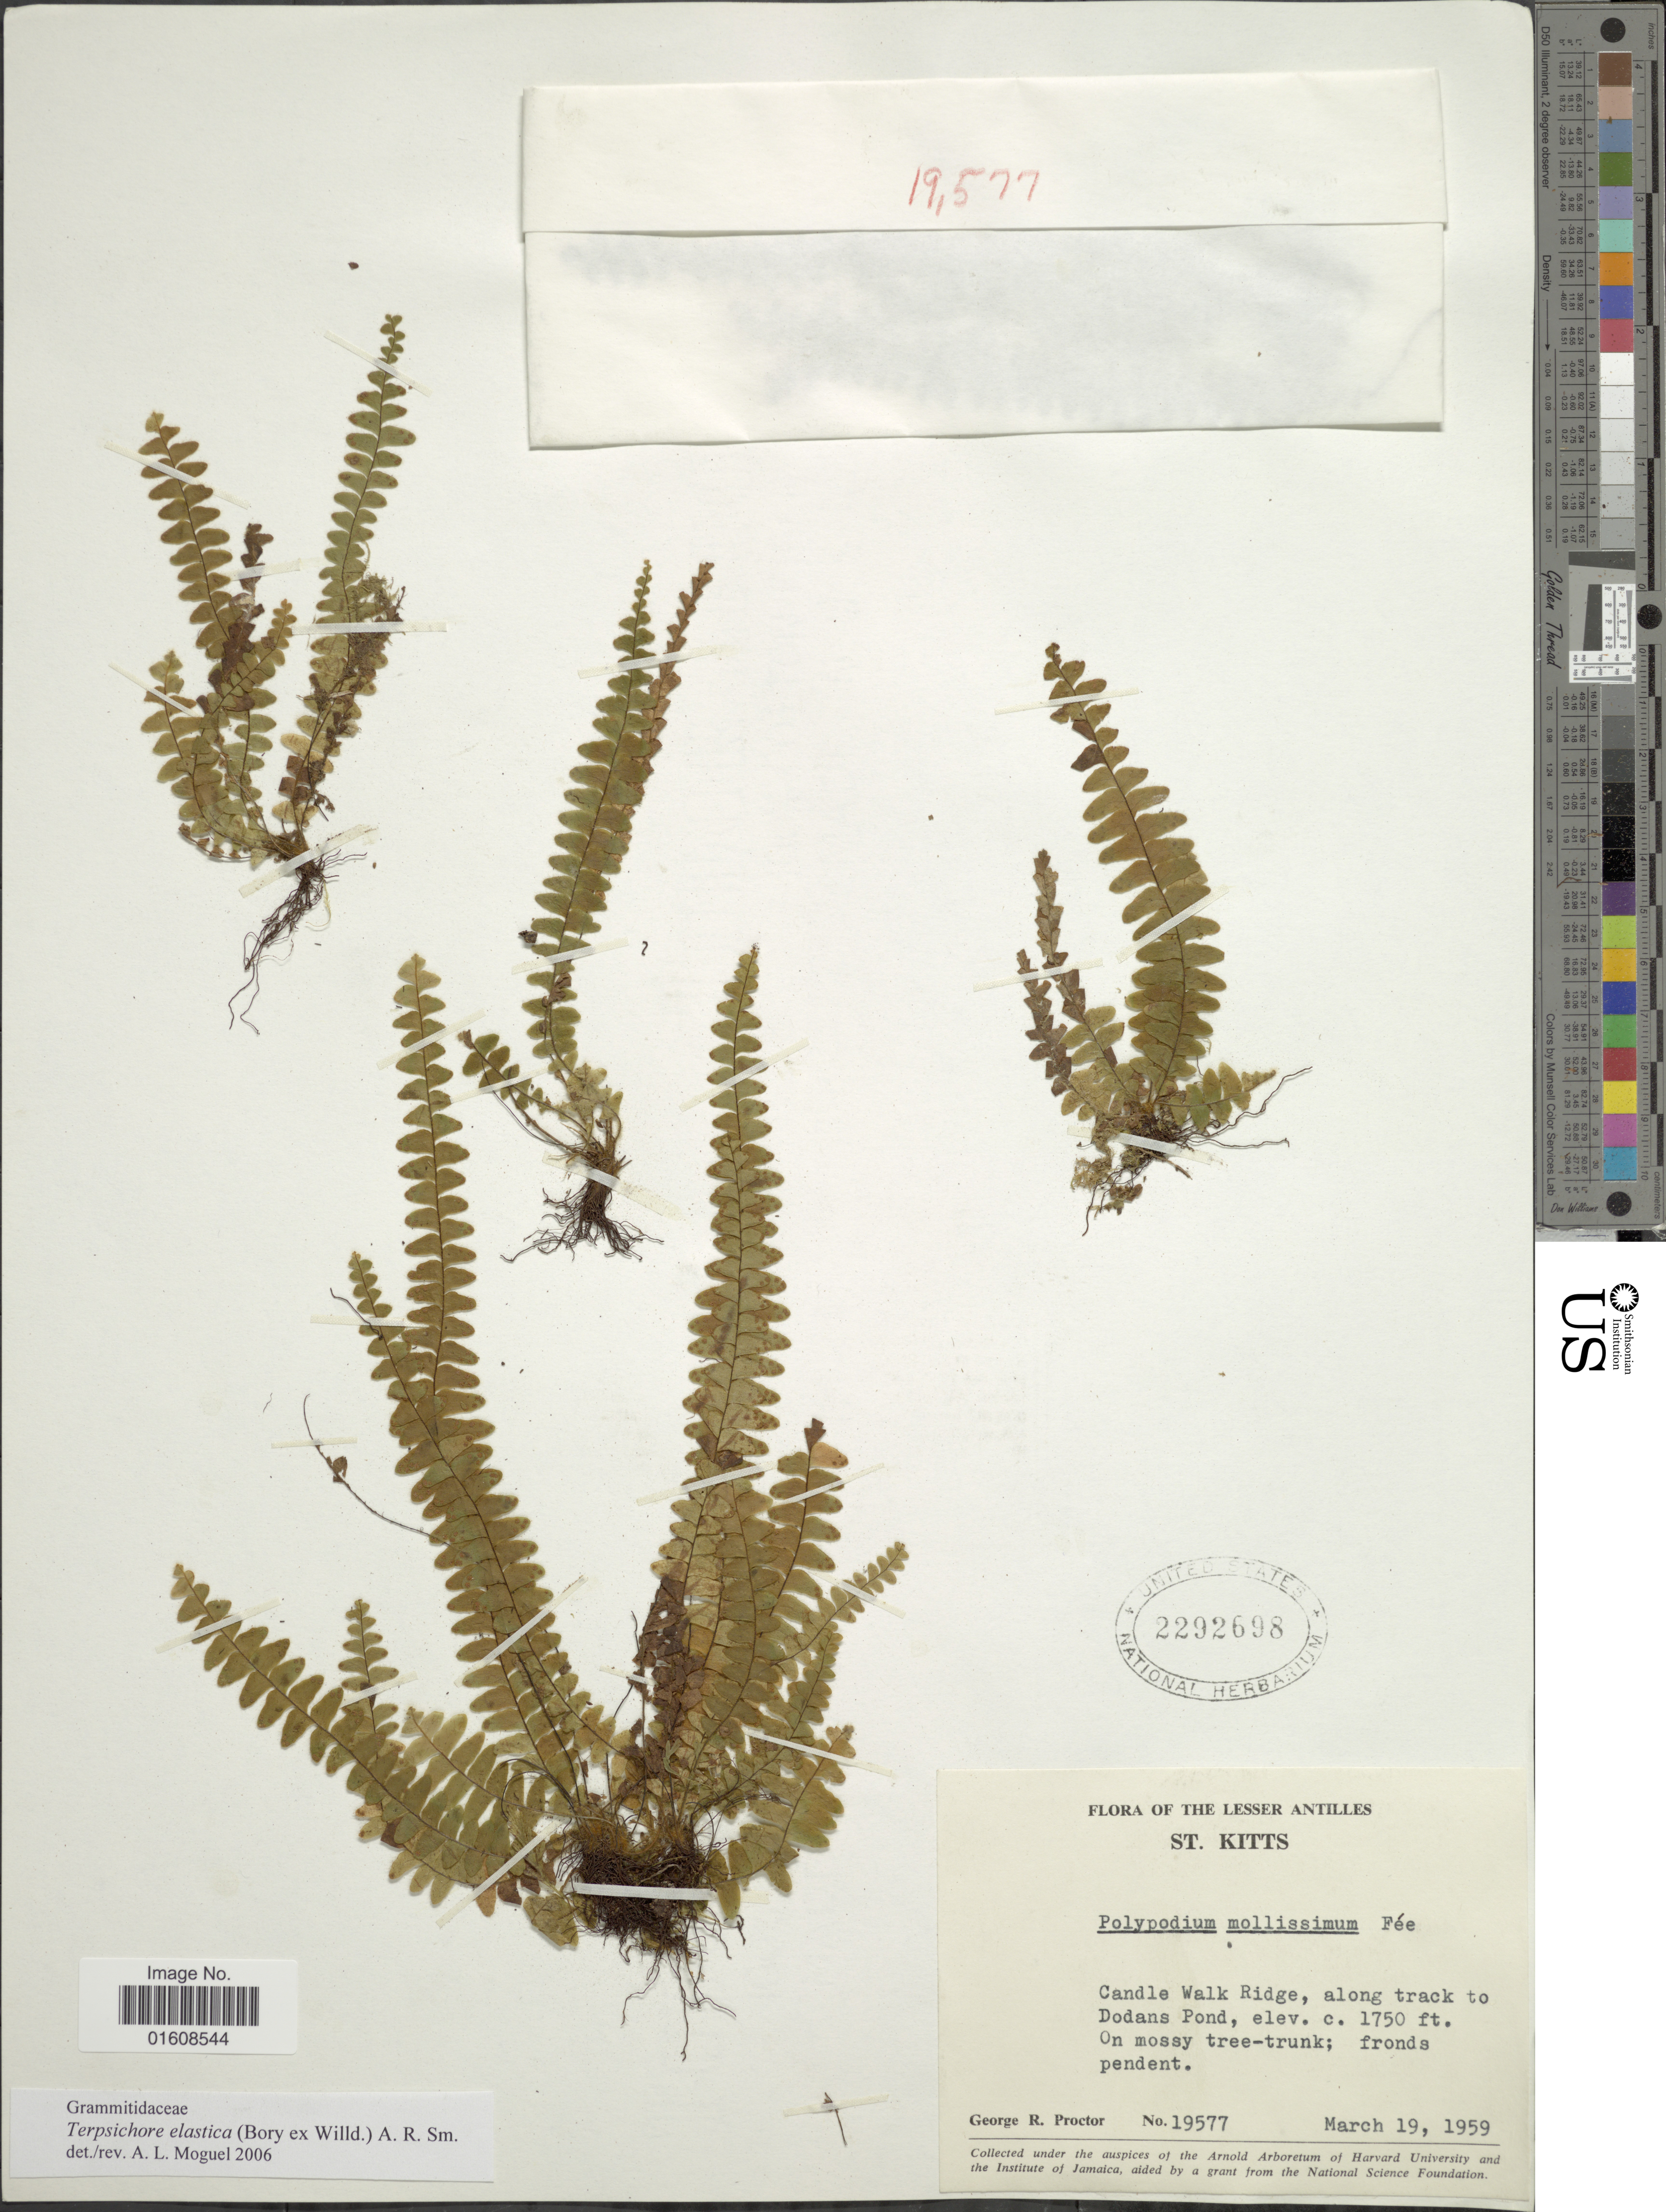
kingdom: Plantae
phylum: Tracheophyta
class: Polypodiopsida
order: Polypodiales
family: Polypodiaceae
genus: Alansmia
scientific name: Alansmia elastica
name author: (Bory ex Willd.) Moguel & M. Kessler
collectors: G. R. Proctor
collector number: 19577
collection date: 1959-03-19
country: St. Christopher-Nevis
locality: Lesser Antilles. St. Kitts. Candle Walk Ridge, along track to Dodans Pond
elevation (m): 533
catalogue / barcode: US 2292698